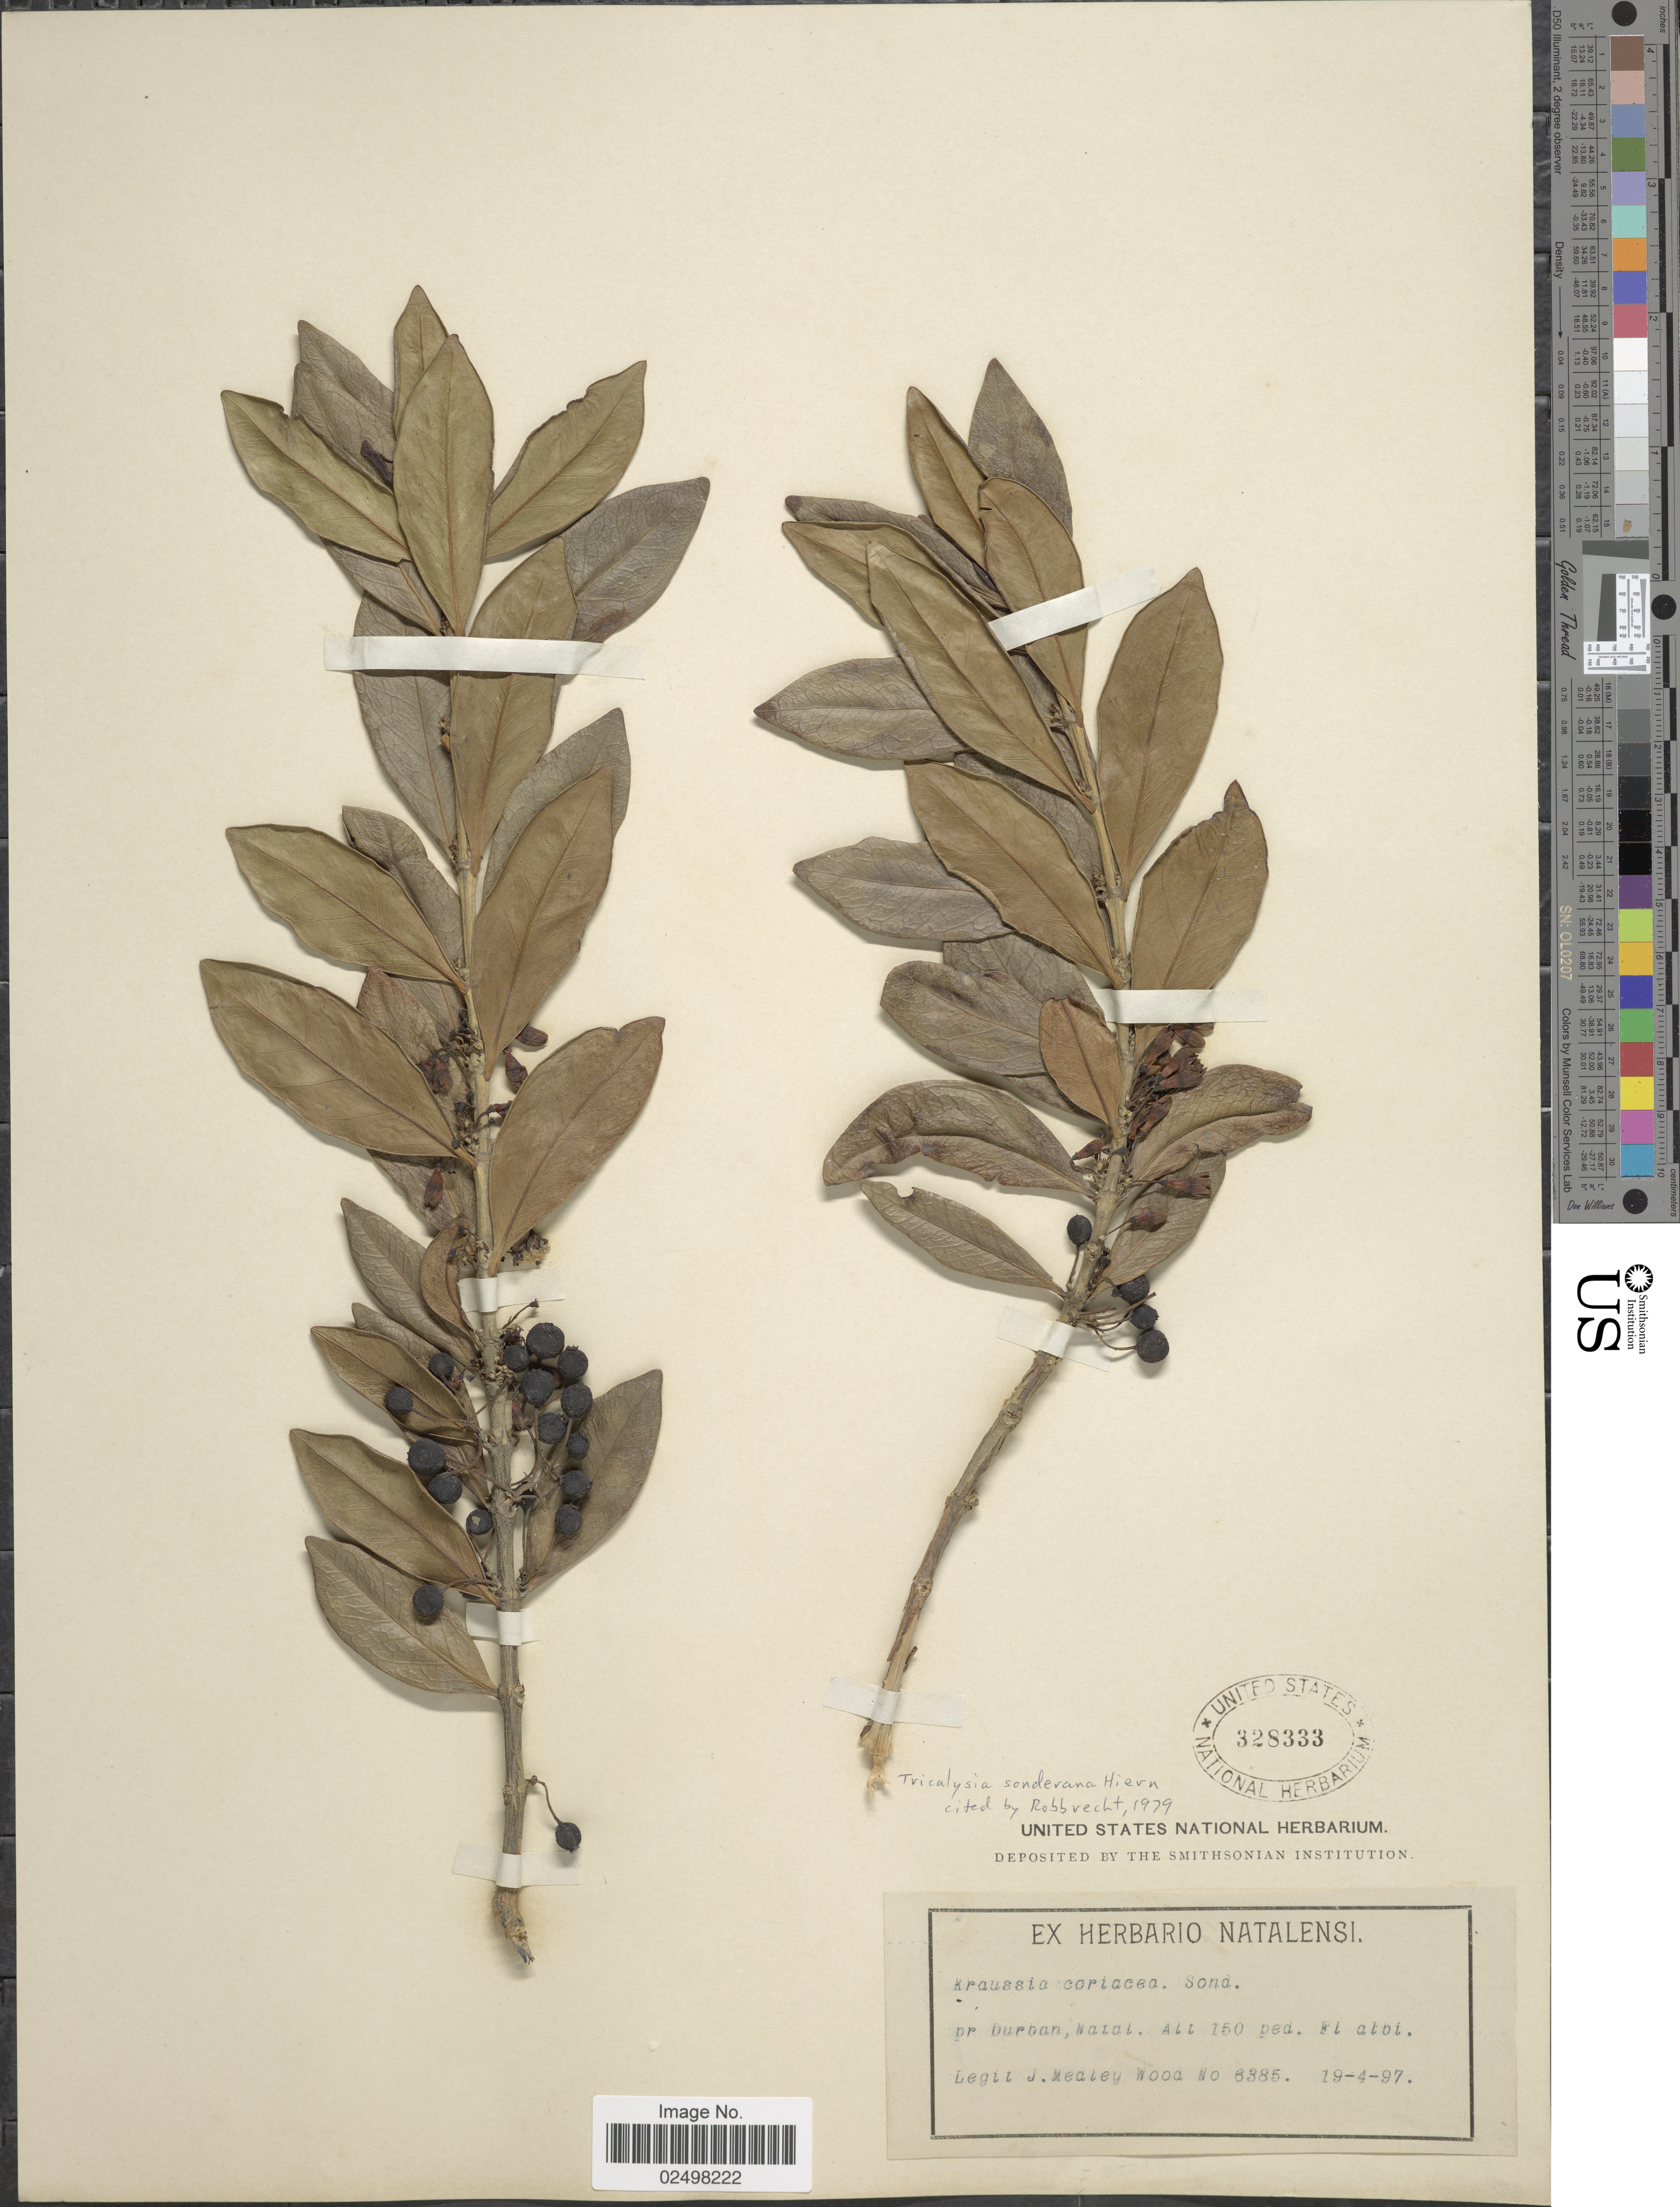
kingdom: Plantae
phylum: Tracheophyta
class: Magnoliopsida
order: Gentianales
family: Rubiaceae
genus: Tricalysia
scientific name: Tricalysia sonderiana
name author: Hiern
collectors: J. Medley Wood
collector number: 6385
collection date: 1897-04-19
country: South Africa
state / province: KwaZulu-Natal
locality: Pr. Durban, Natal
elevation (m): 46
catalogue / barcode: US 328333